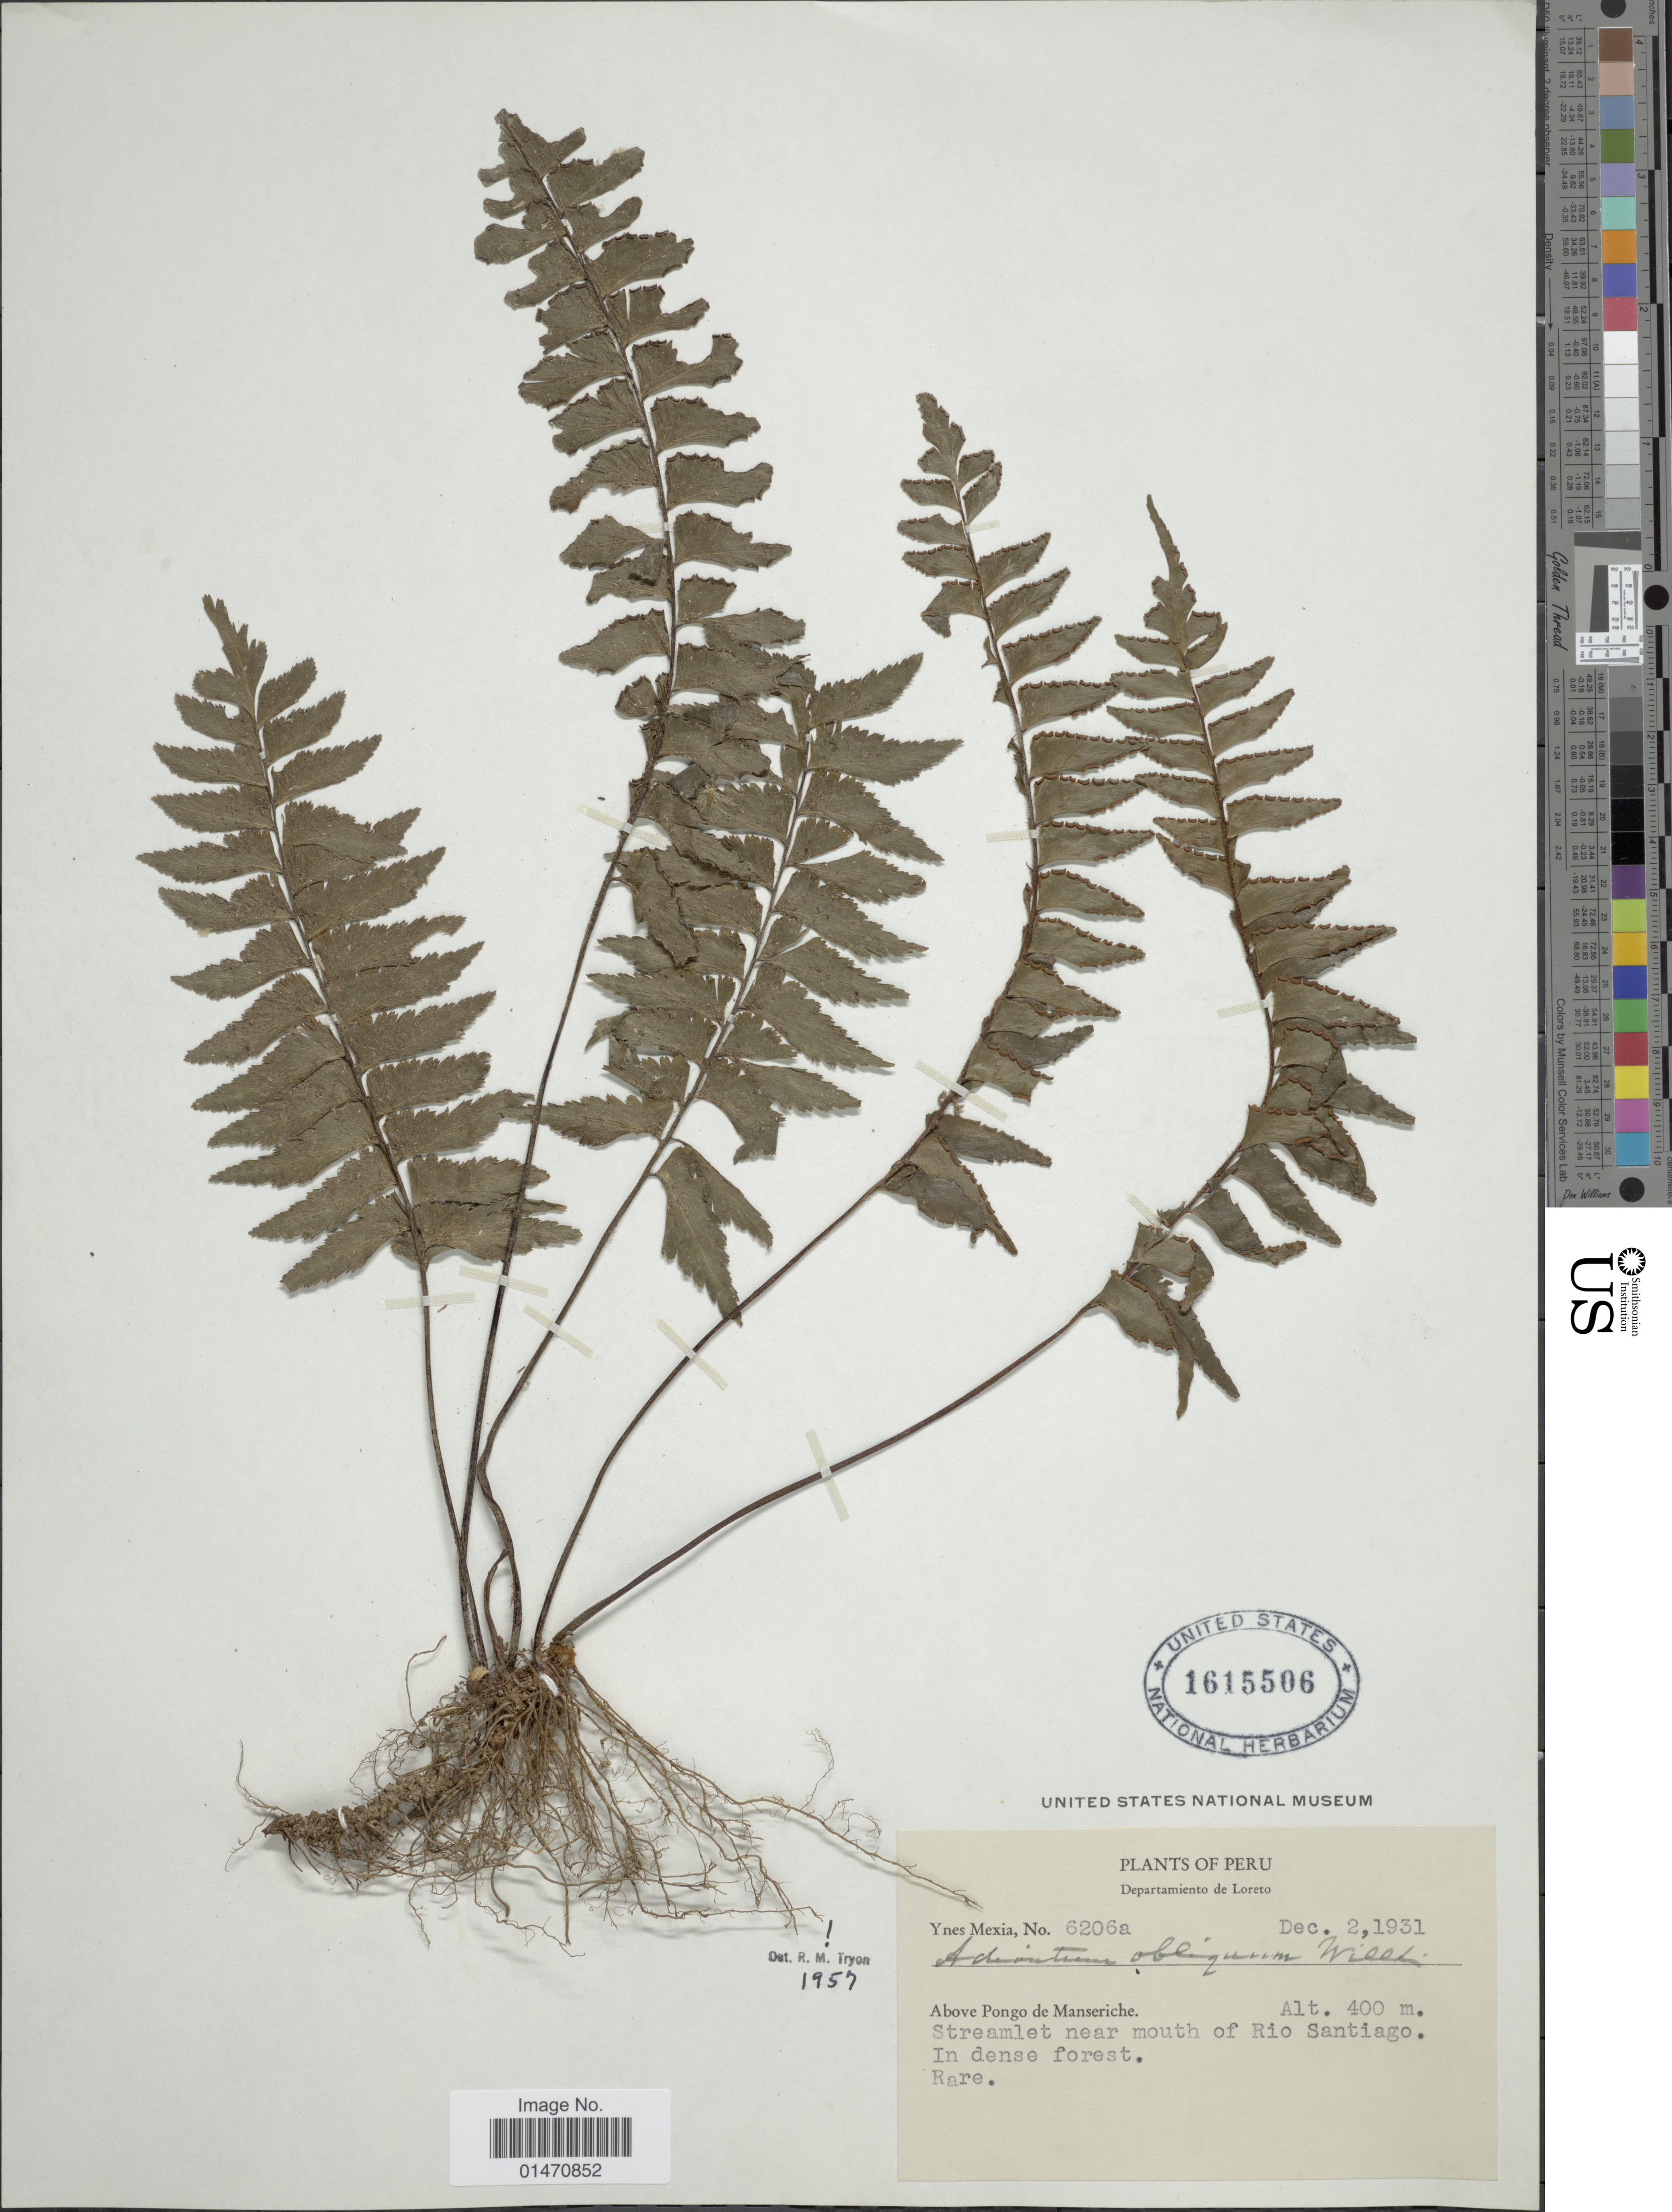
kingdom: Plantae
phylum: Tracheophyta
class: Polypodiopsida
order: Polypodiales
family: Pteridaceae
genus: Adiantum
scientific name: Adiantum obliquum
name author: Willd.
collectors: Y. Mexia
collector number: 6206a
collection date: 1931-12-02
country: Peru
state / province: Loreto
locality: Departamento de Loreto, above Pongo de Manseriche, streamlet near mouth of Rio Santiago, in dense forest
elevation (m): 400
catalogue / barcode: US 1615506